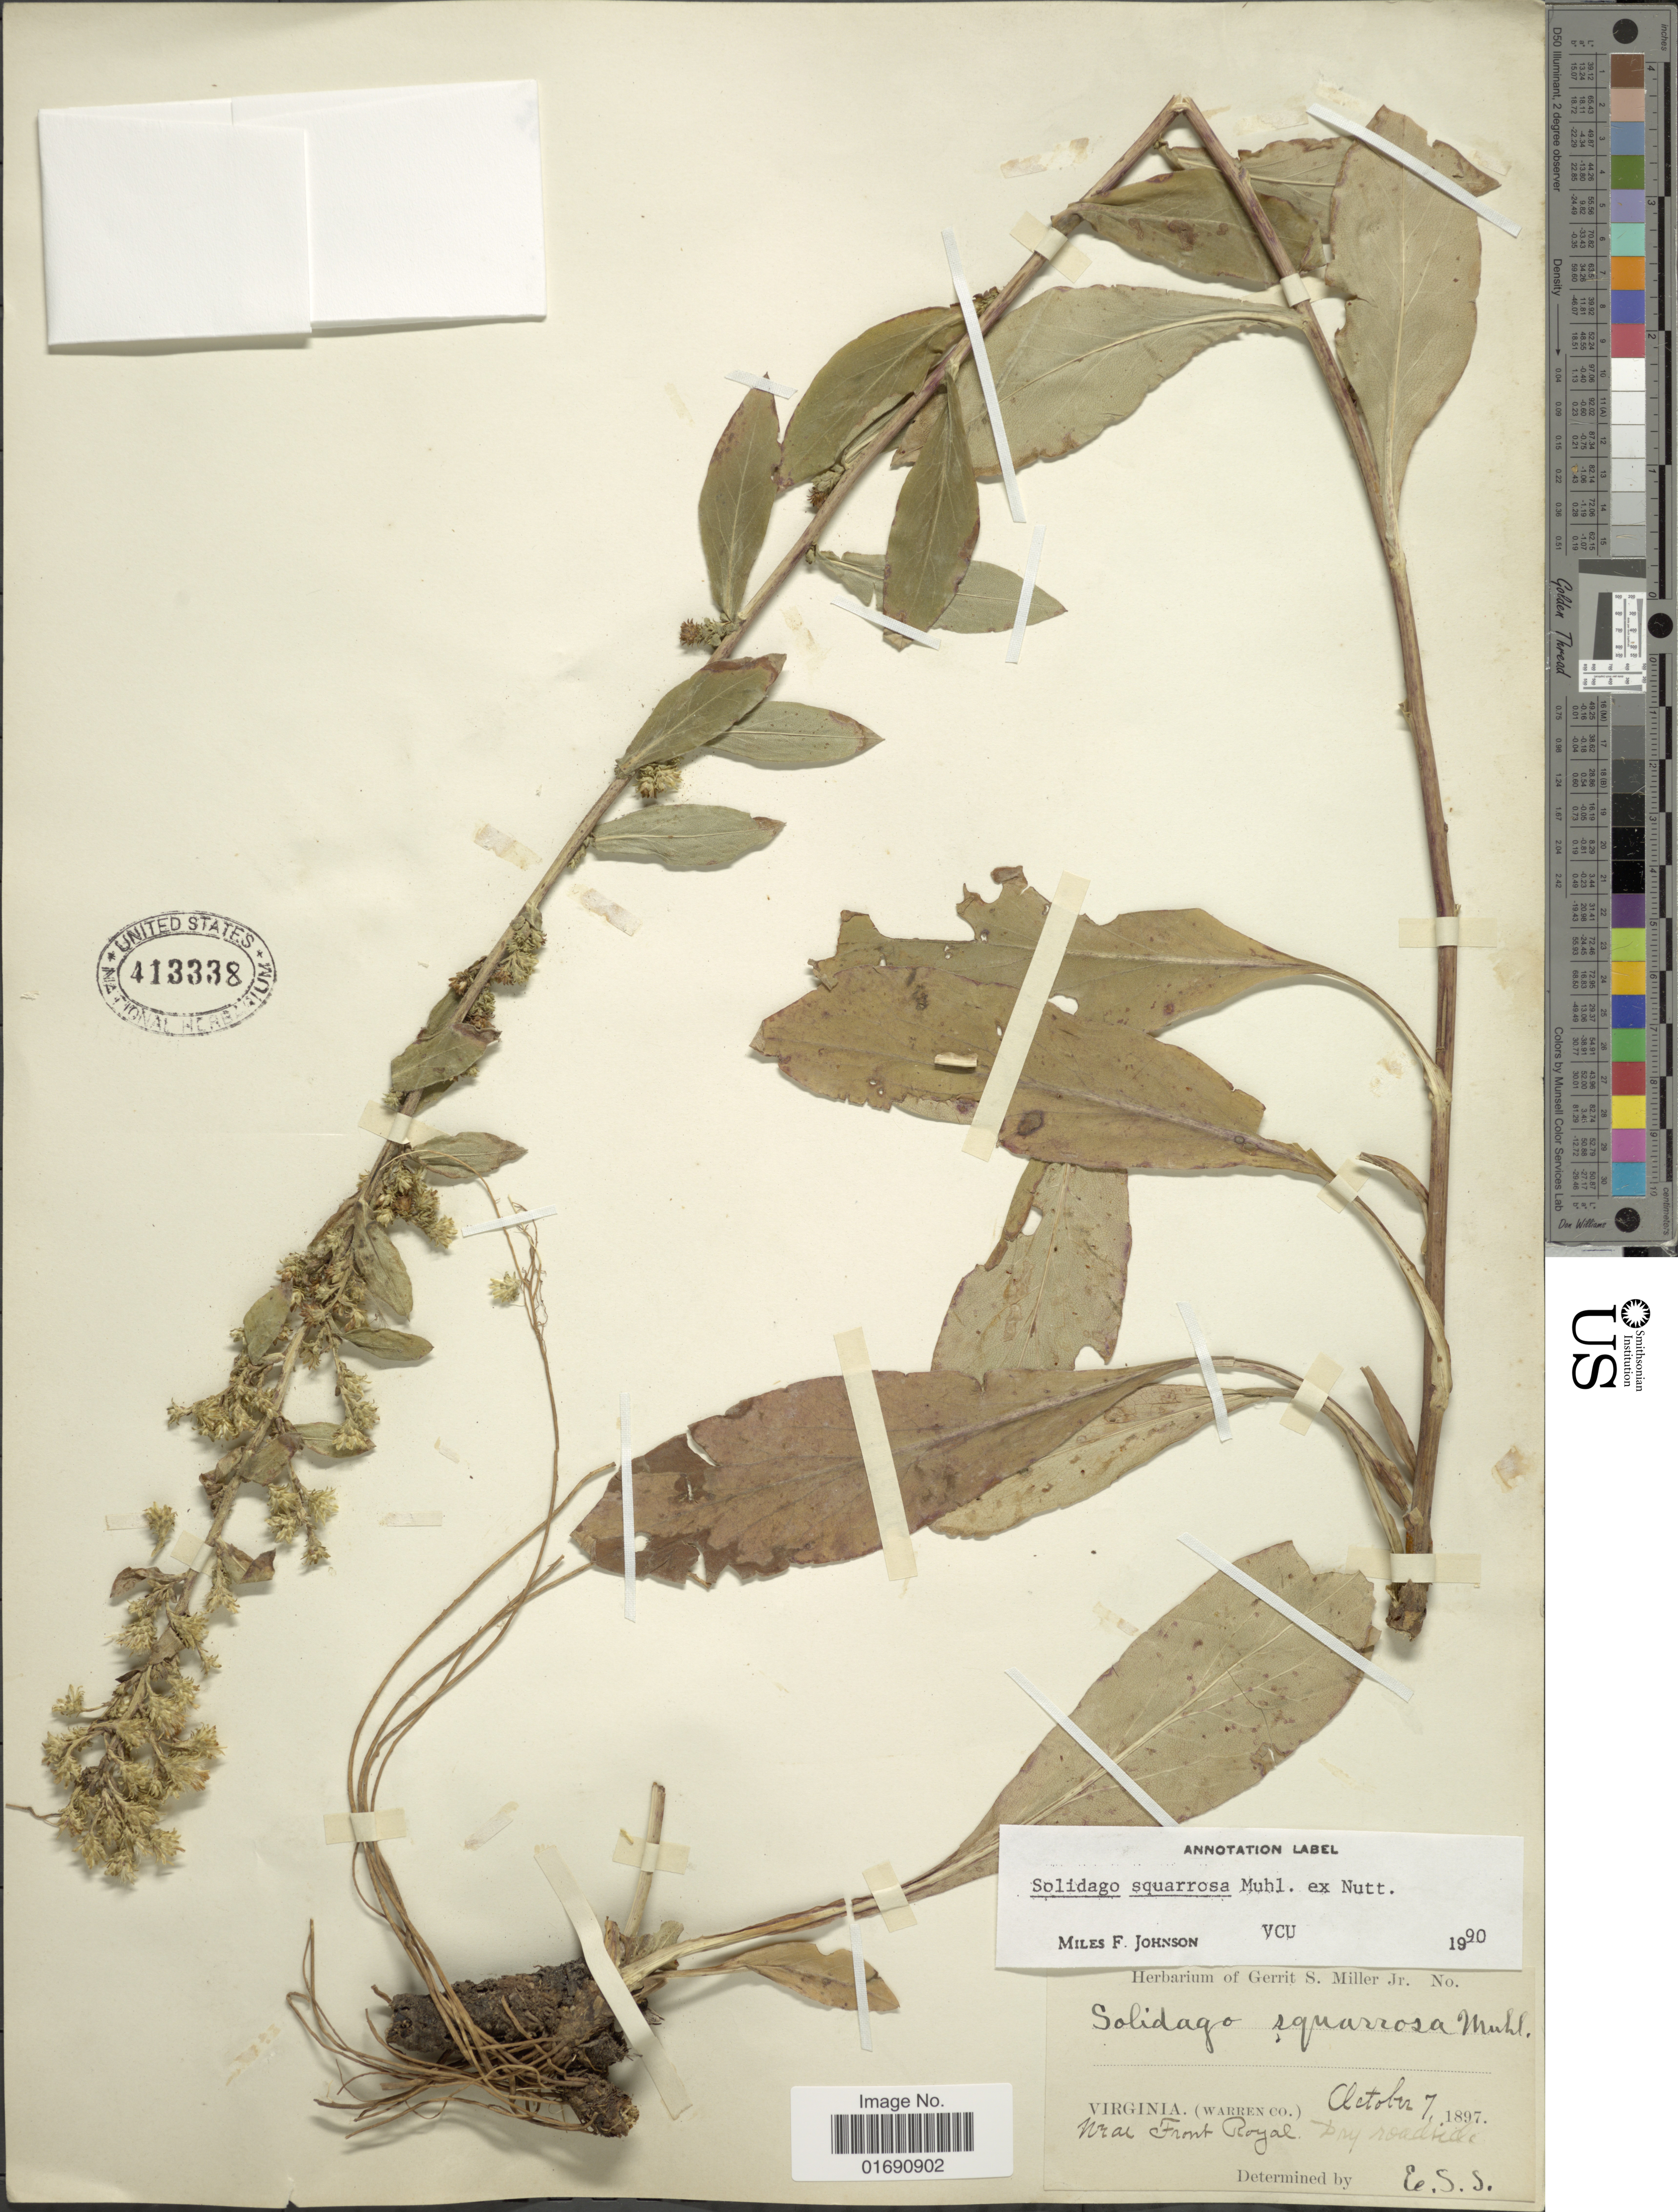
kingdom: Plantae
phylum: Tracheophyta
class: Magnoliopsida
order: Asterales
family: Asteraceae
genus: Solidago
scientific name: Solidago squarrosa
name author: Muhl.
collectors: ex herb. Gerrit S. Miller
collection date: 1897-10-07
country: United States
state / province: Virginia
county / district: Warren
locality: Near Front Royal. Dry roadisde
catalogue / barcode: US 413338